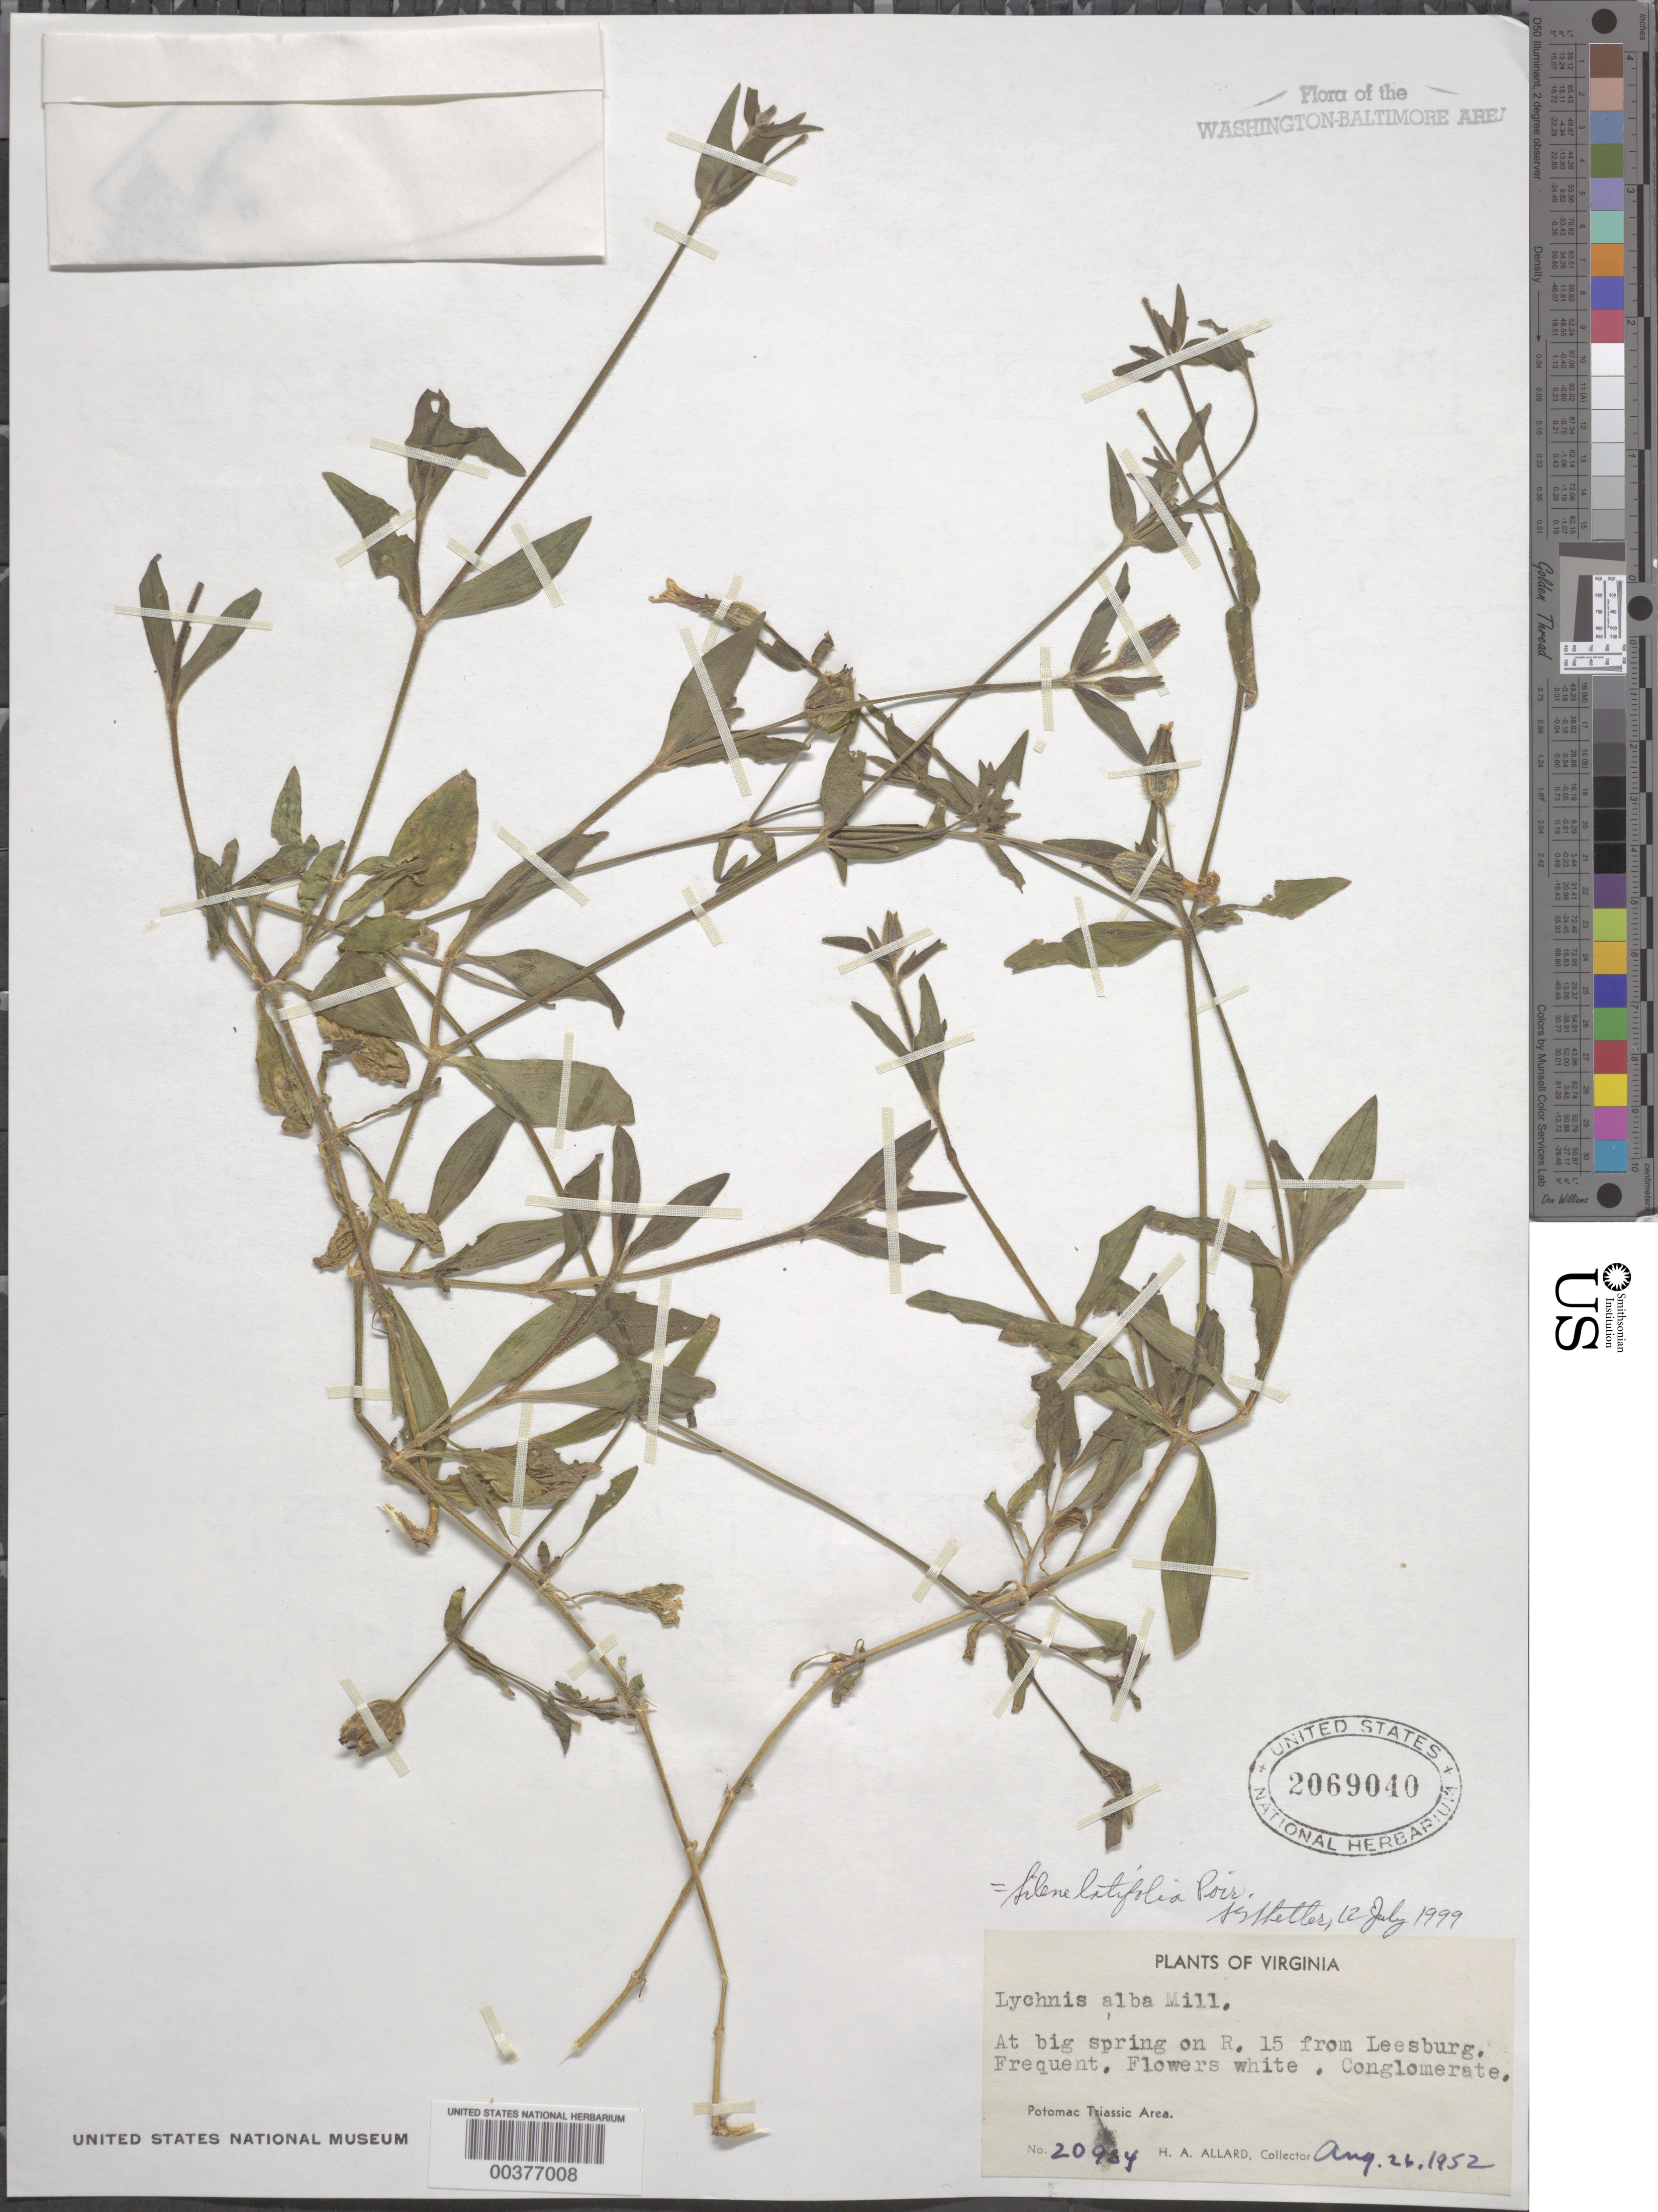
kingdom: Plantae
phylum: Tracheophyta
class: Magnoliopsida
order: Caryophyllales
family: Caryophyllaceae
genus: Silene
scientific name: Silene latifolia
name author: Poir.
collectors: H. A. Allard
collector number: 20984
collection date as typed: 26 Aug 1952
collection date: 1952-08-26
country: United States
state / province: Virginia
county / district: Loudoun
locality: Route 15 spring outside of Leesburg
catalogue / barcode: US 2069040